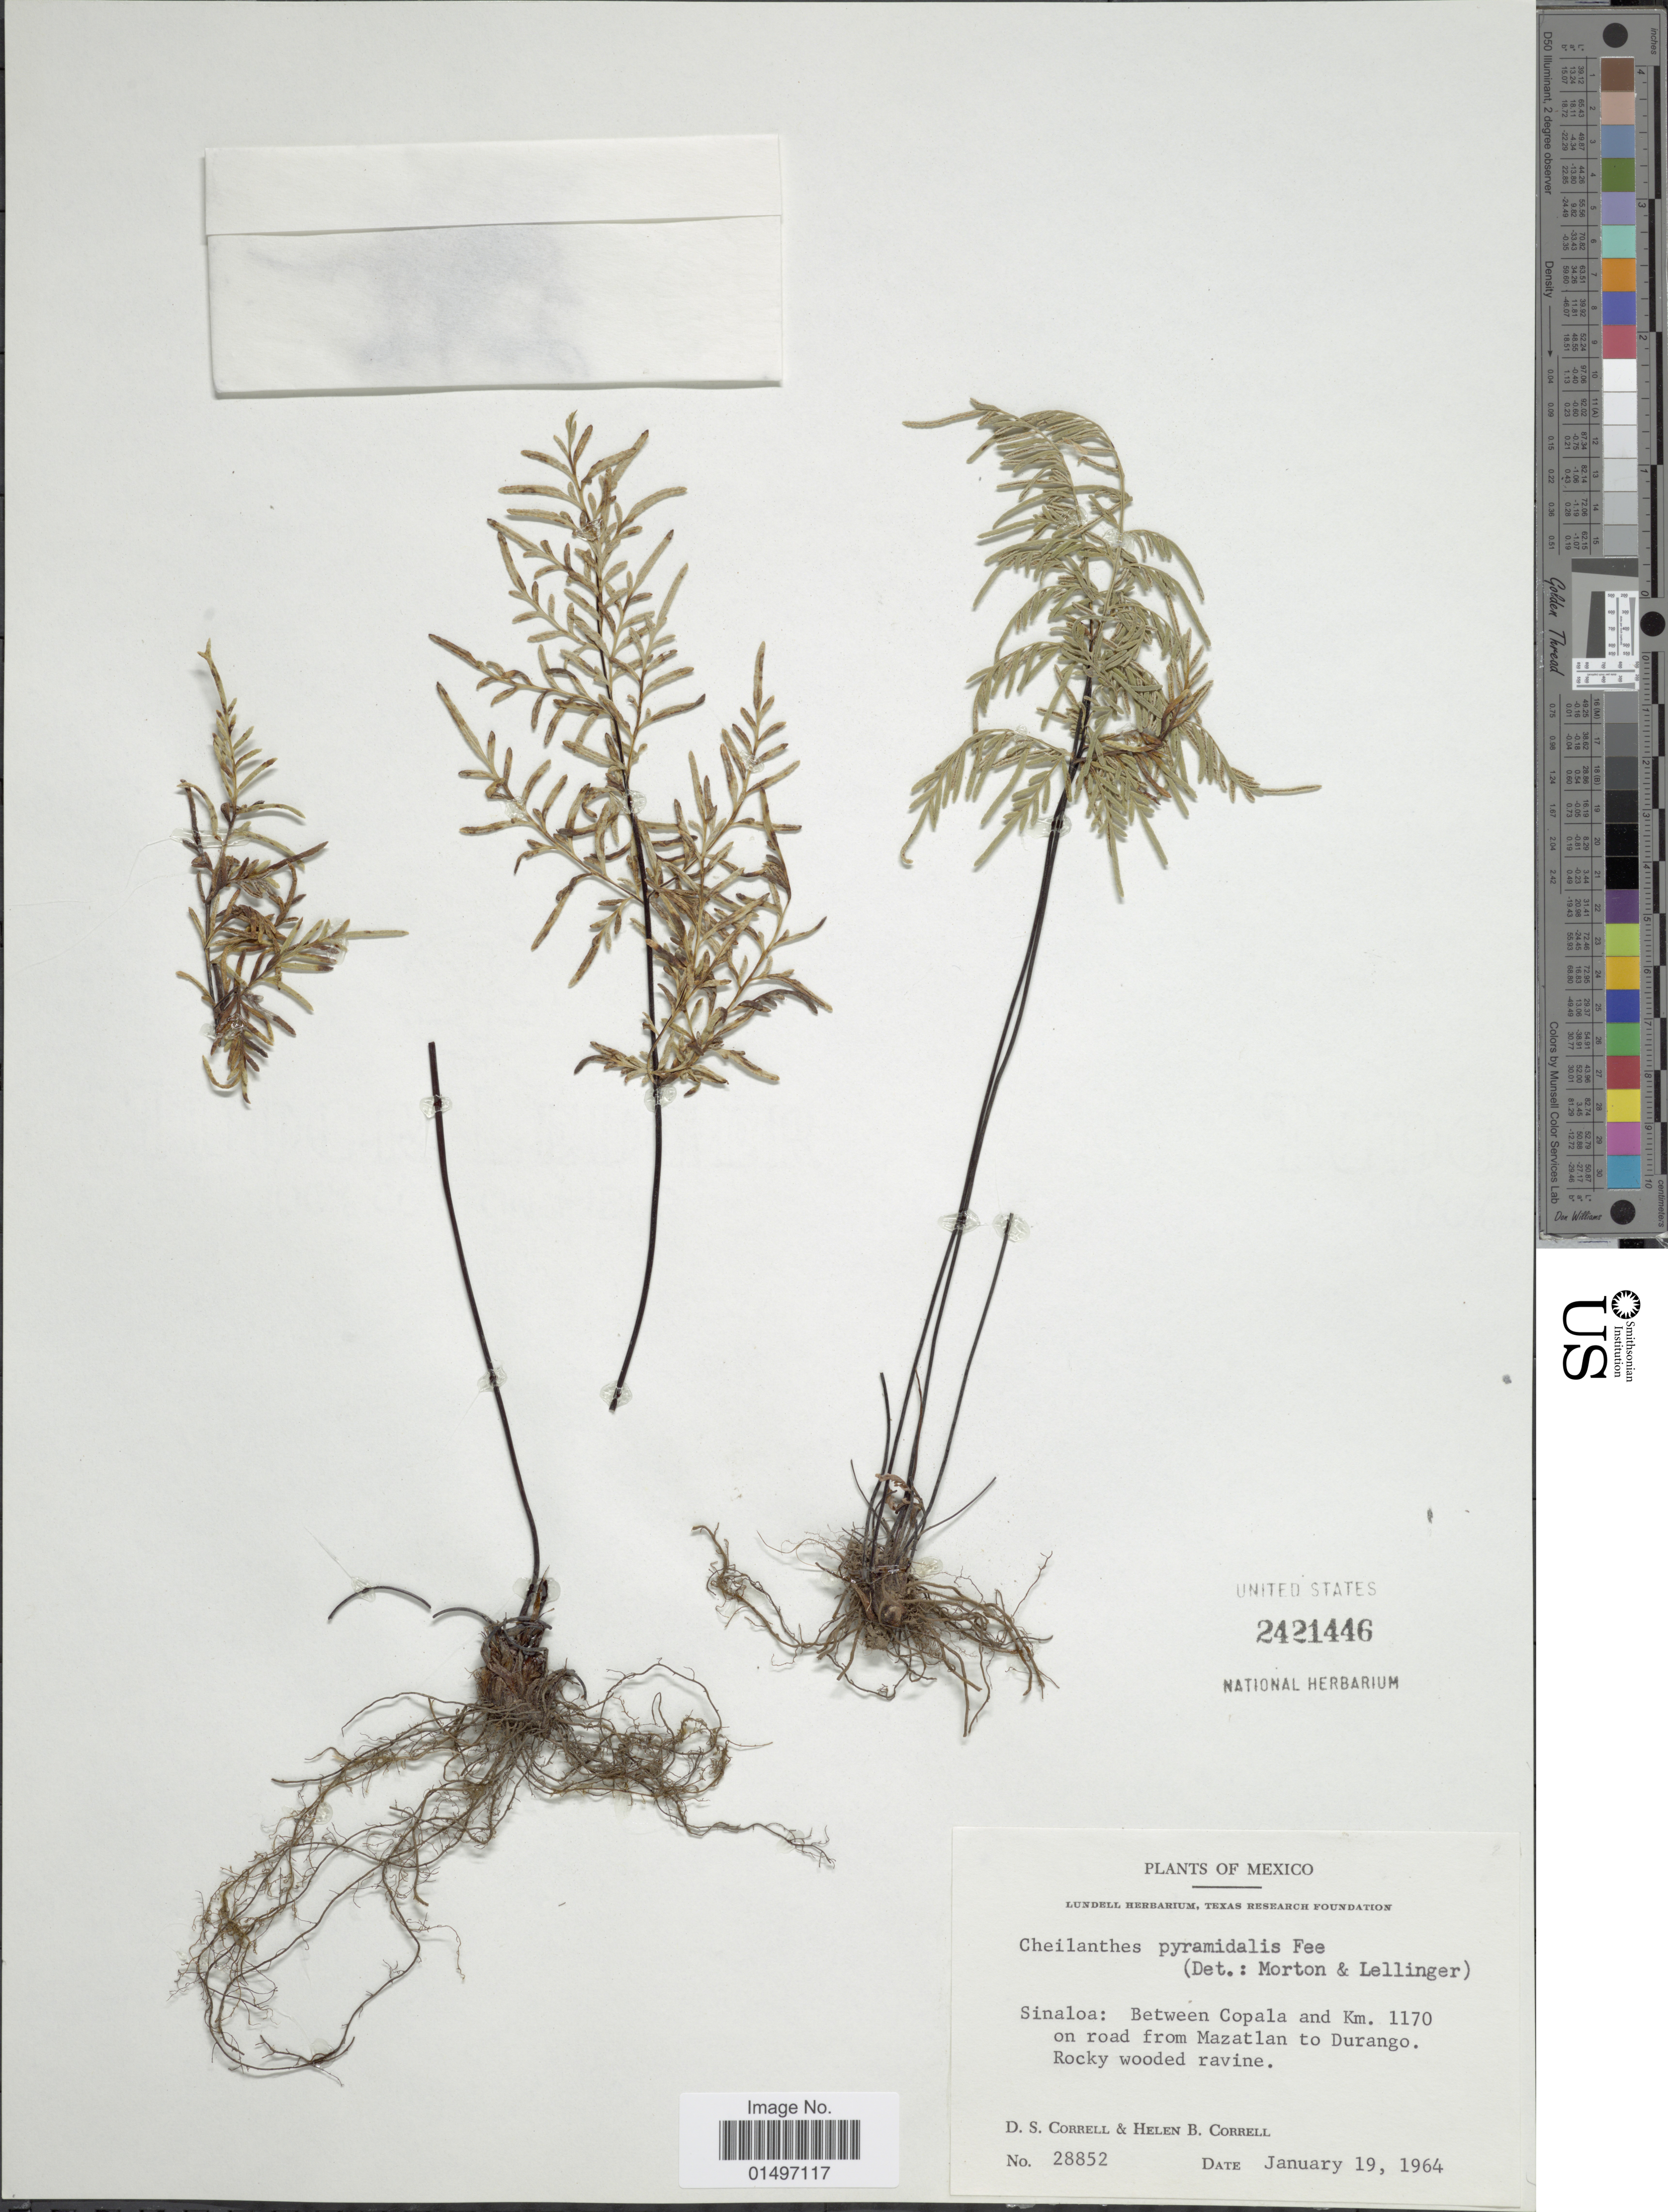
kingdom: Plantae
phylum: Tracheophyta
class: Polypodiopsida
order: Polypodiales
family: Pteridaceae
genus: Gaga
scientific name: Gaga hirsuta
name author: (Link) Fay W. Li & Windham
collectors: D. S. Correll & H. Correll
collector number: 28852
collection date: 1964-01-19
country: Mexico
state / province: Sinaloa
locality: Mexico, between Copala and Km. 1170 on road from Mazatlan to Durango.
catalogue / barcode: US 2421446